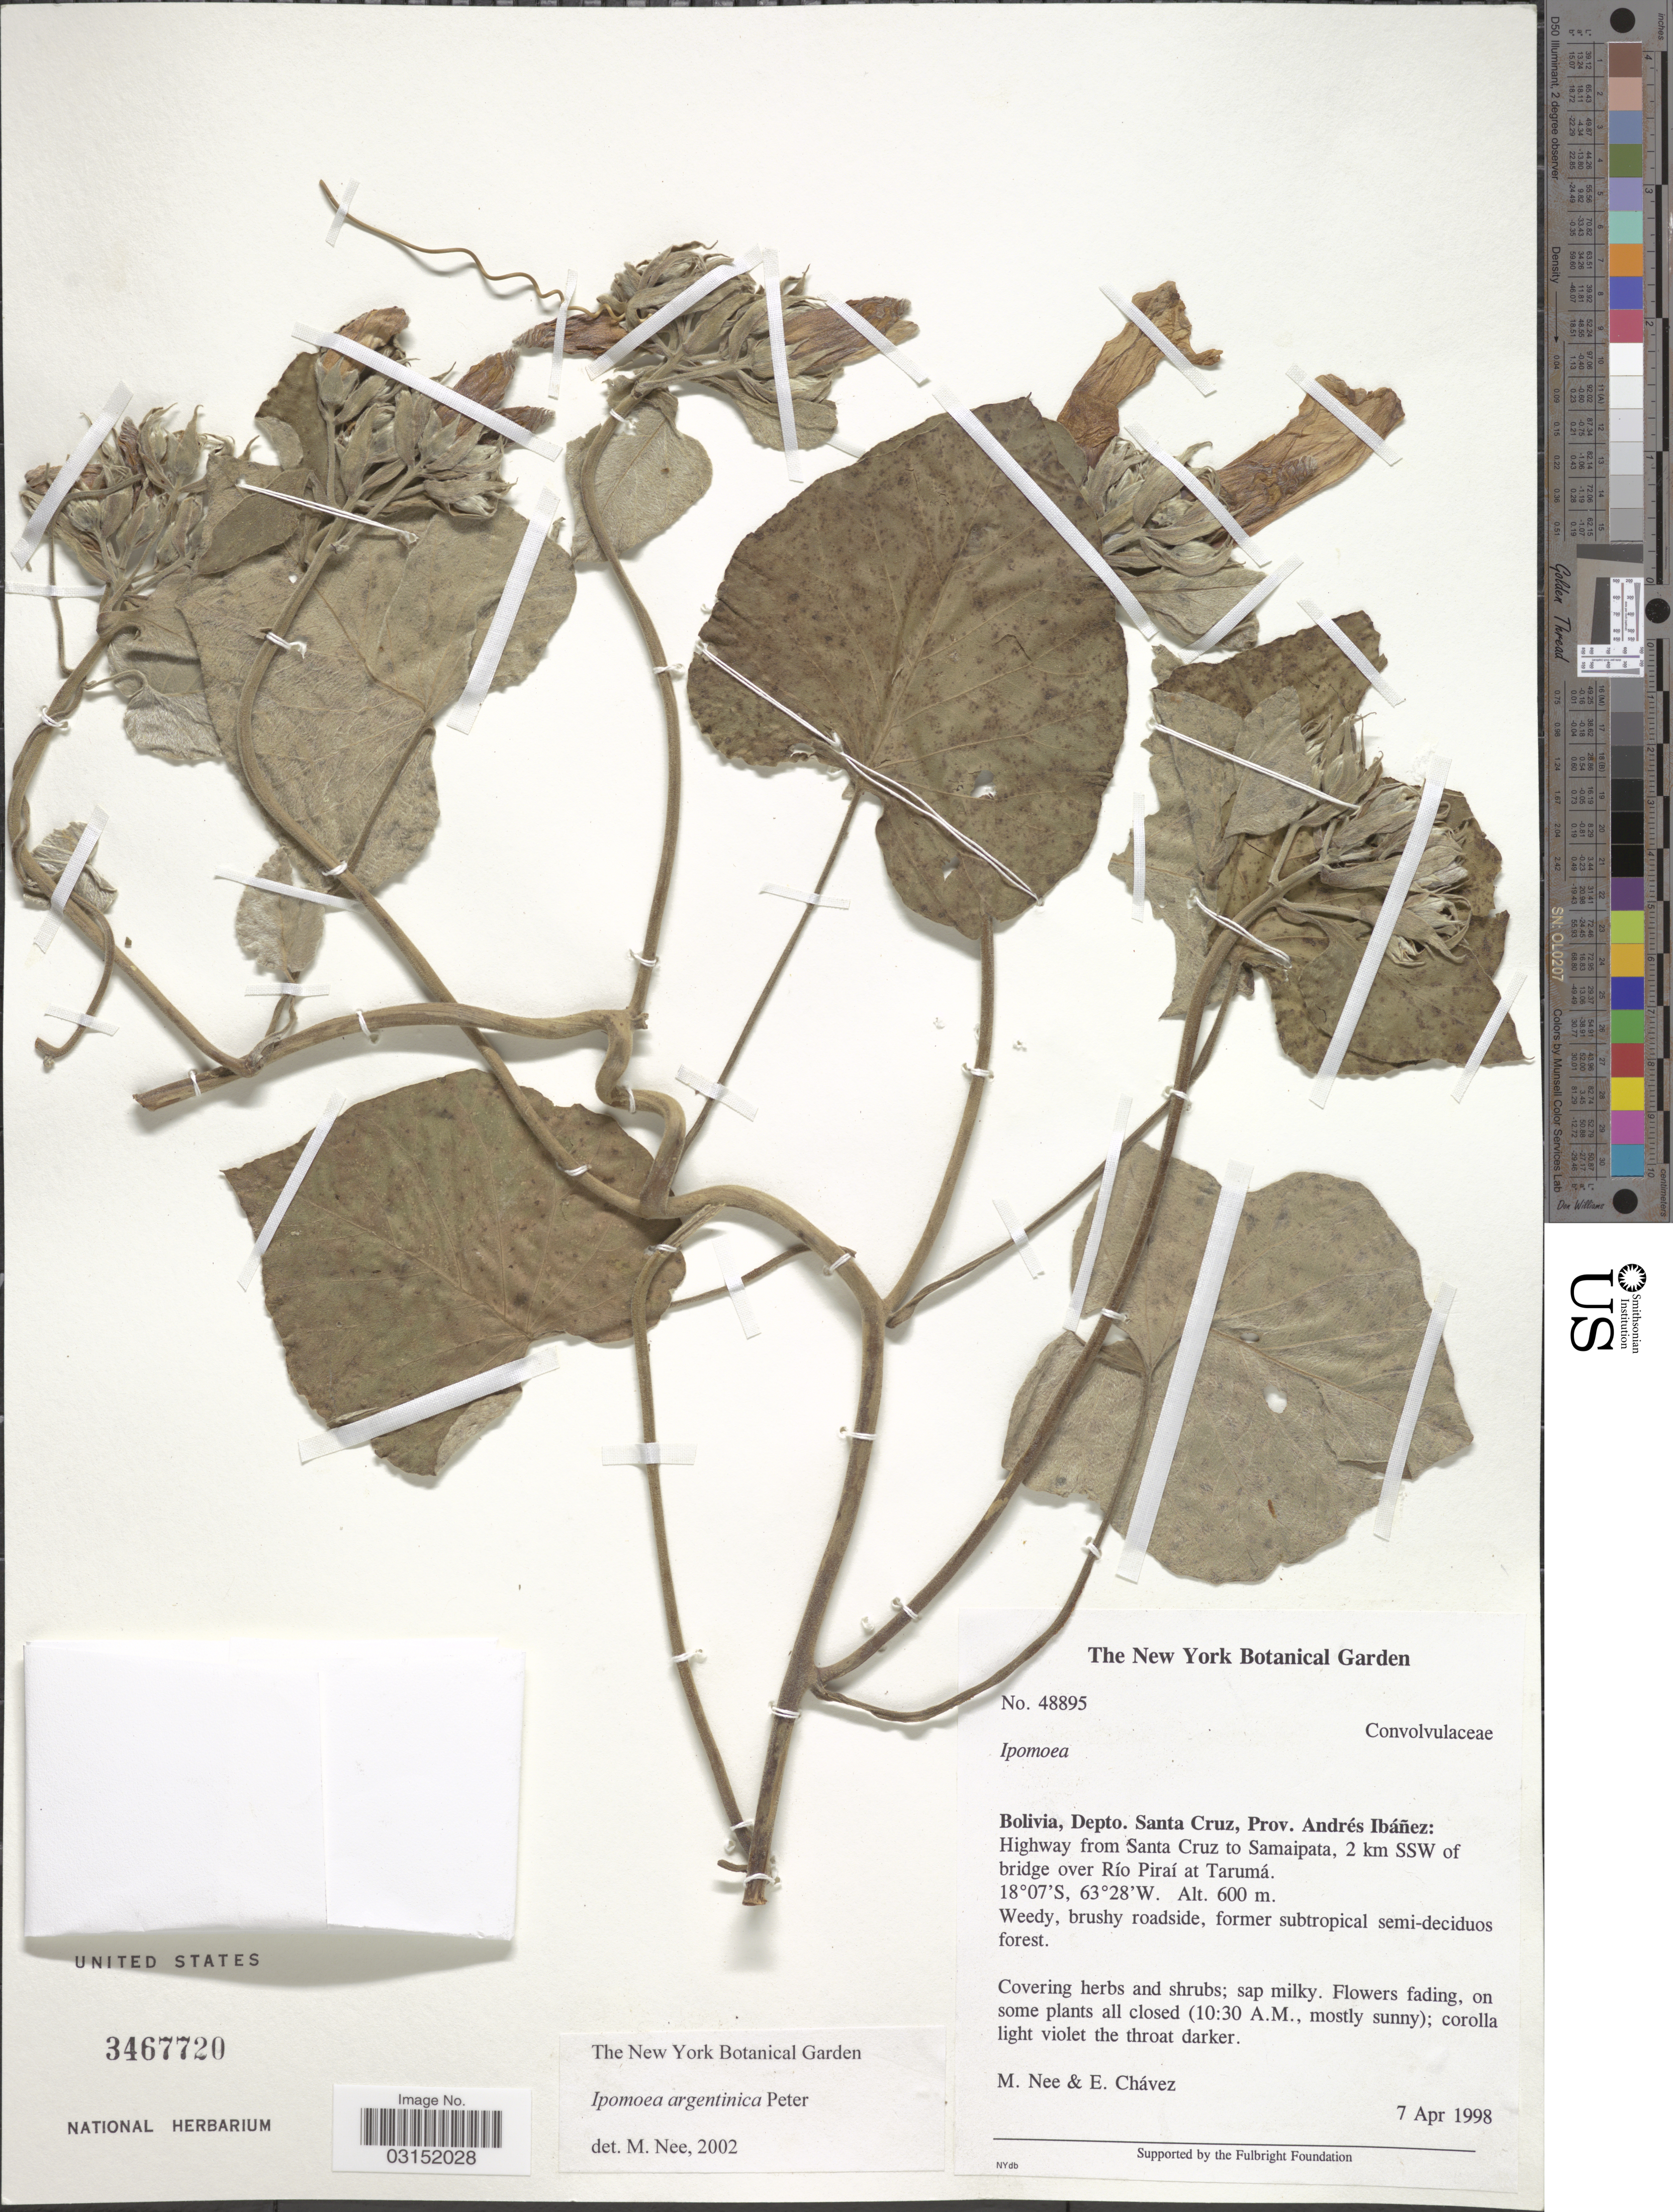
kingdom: Plantae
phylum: Tracheophyta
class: Magnoliopsida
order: Solanales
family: Convolvulaceae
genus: Ipomoea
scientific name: Ipomoea argentinica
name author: Peter in Engl. & Prantl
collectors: M. Nee & E. Chávez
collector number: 48895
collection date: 1998-04-07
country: Bolivia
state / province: Santa Cruz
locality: Depto. Santa Cruz, Prov. Andrés Ibáñez: Highway from Santa Cruz to Samaipata, 2 km SSW of bridge over Río Piraí at Tarumá.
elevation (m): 600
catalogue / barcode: US 3467720